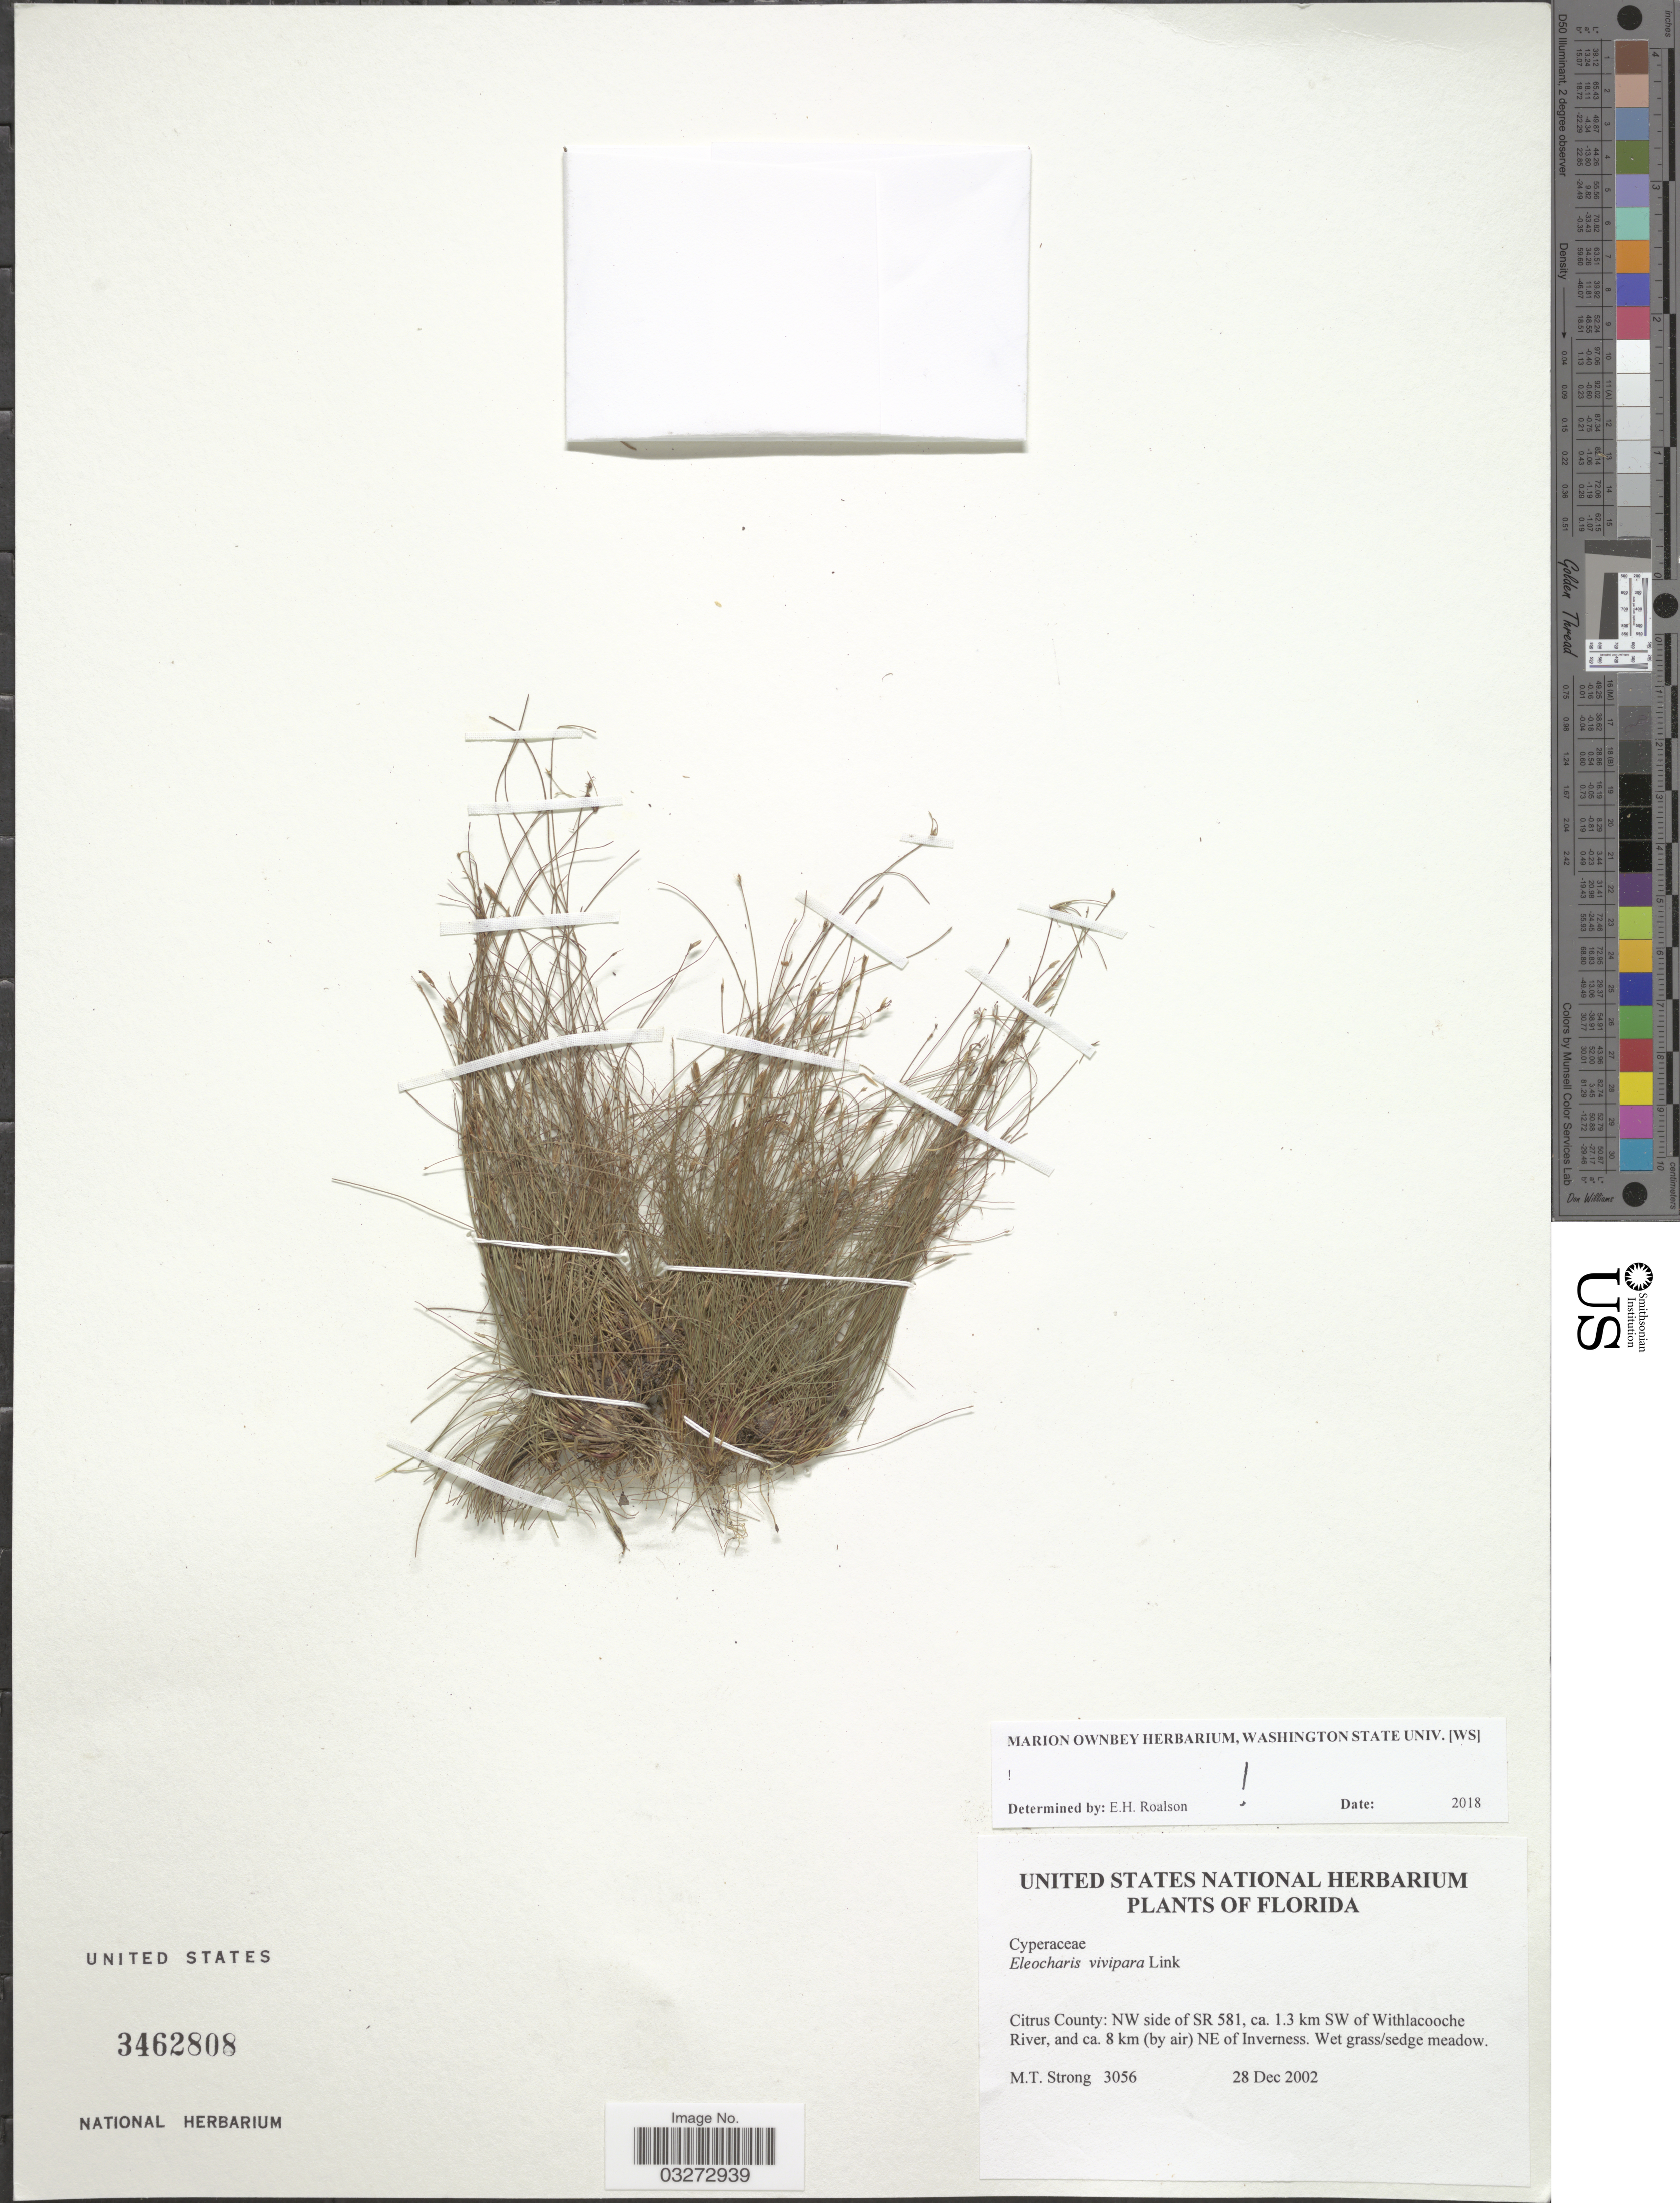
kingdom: Plantae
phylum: Tracheophyta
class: Liliopsida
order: Poales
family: Cyperaceae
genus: Eleocharis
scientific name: Eleocharis vivipara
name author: Link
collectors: M. T. Strong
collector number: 3056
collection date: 2002-12-28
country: United States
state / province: Florida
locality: Citrus County: NW side of SR 581, ca. 1.3 km SW of Withlacooche River, and ca. 8 km (by air) NE of Inverness.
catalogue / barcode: US 3462808